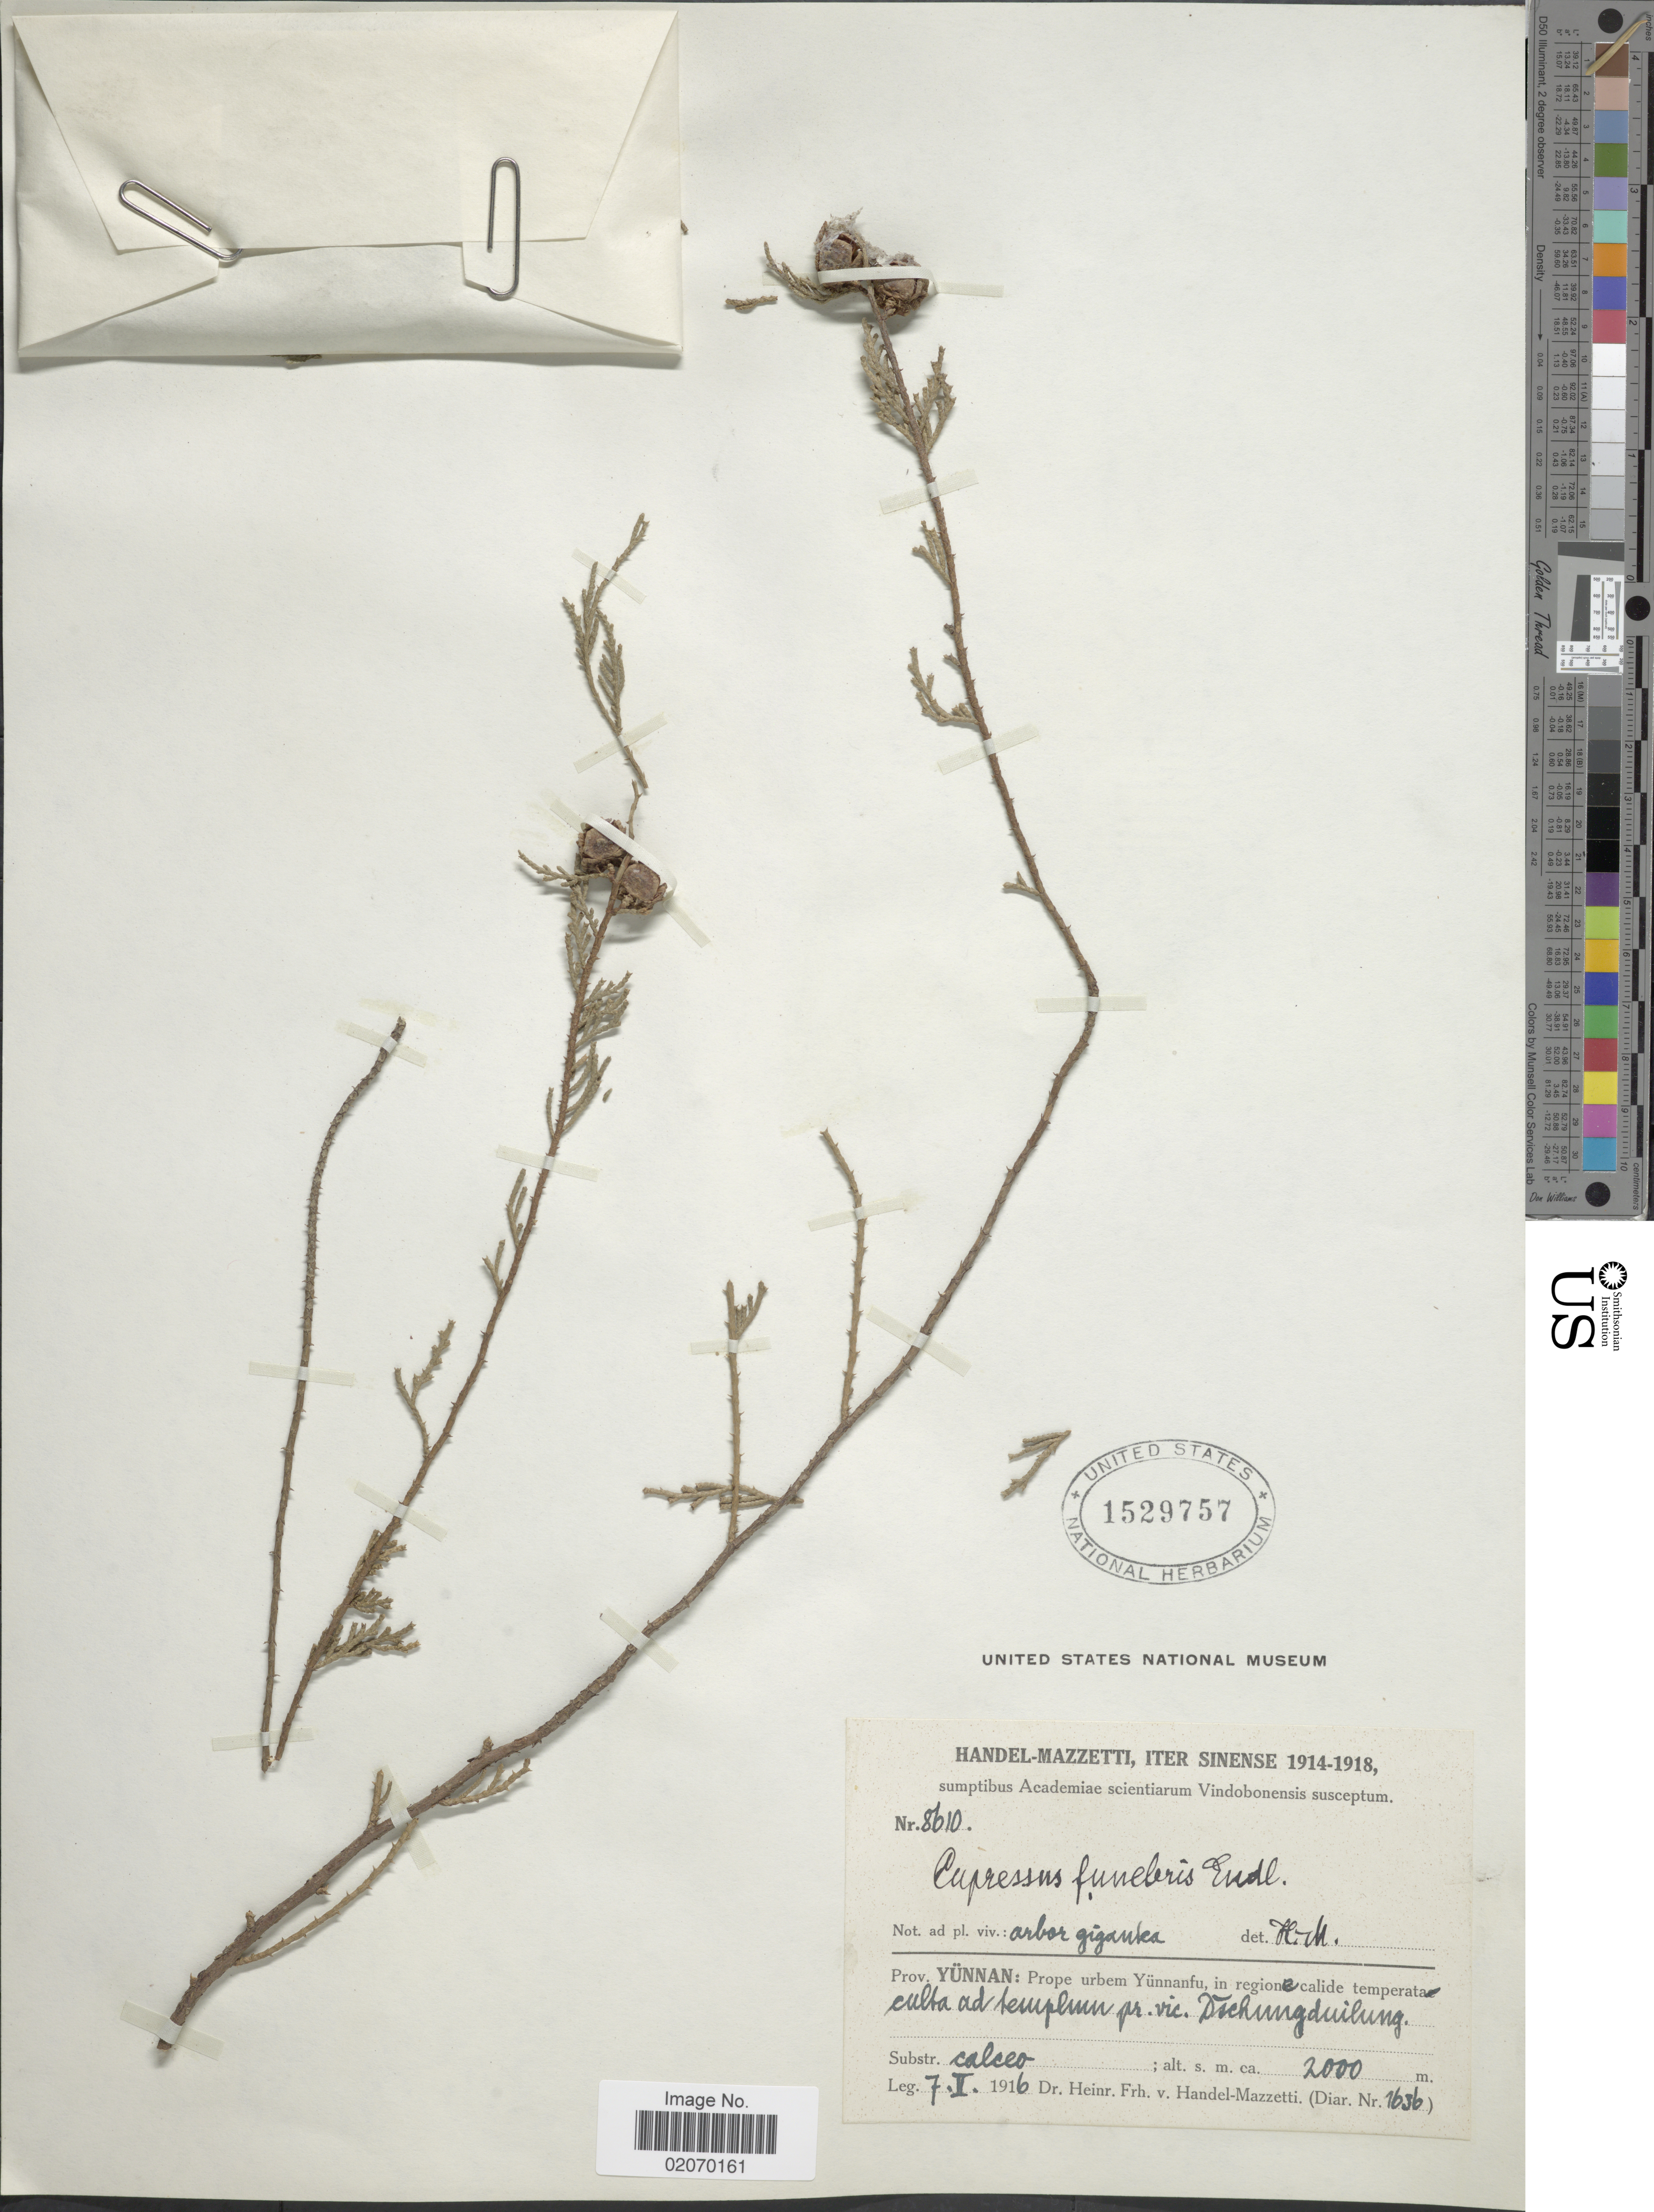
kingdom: Plantae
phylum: Tracheophyta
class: Pinopsida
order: Pinales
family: Cupressaceae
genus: Cupressus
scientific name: Cupressus funebris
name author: Endl.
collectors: H. Handel-Mazzetti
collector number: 8610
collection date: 1916-02-07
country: China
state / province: Yunnan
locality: Prope urbem Yunnanfu, in regione calide temperata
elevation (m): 2000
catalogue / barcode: US 1529757